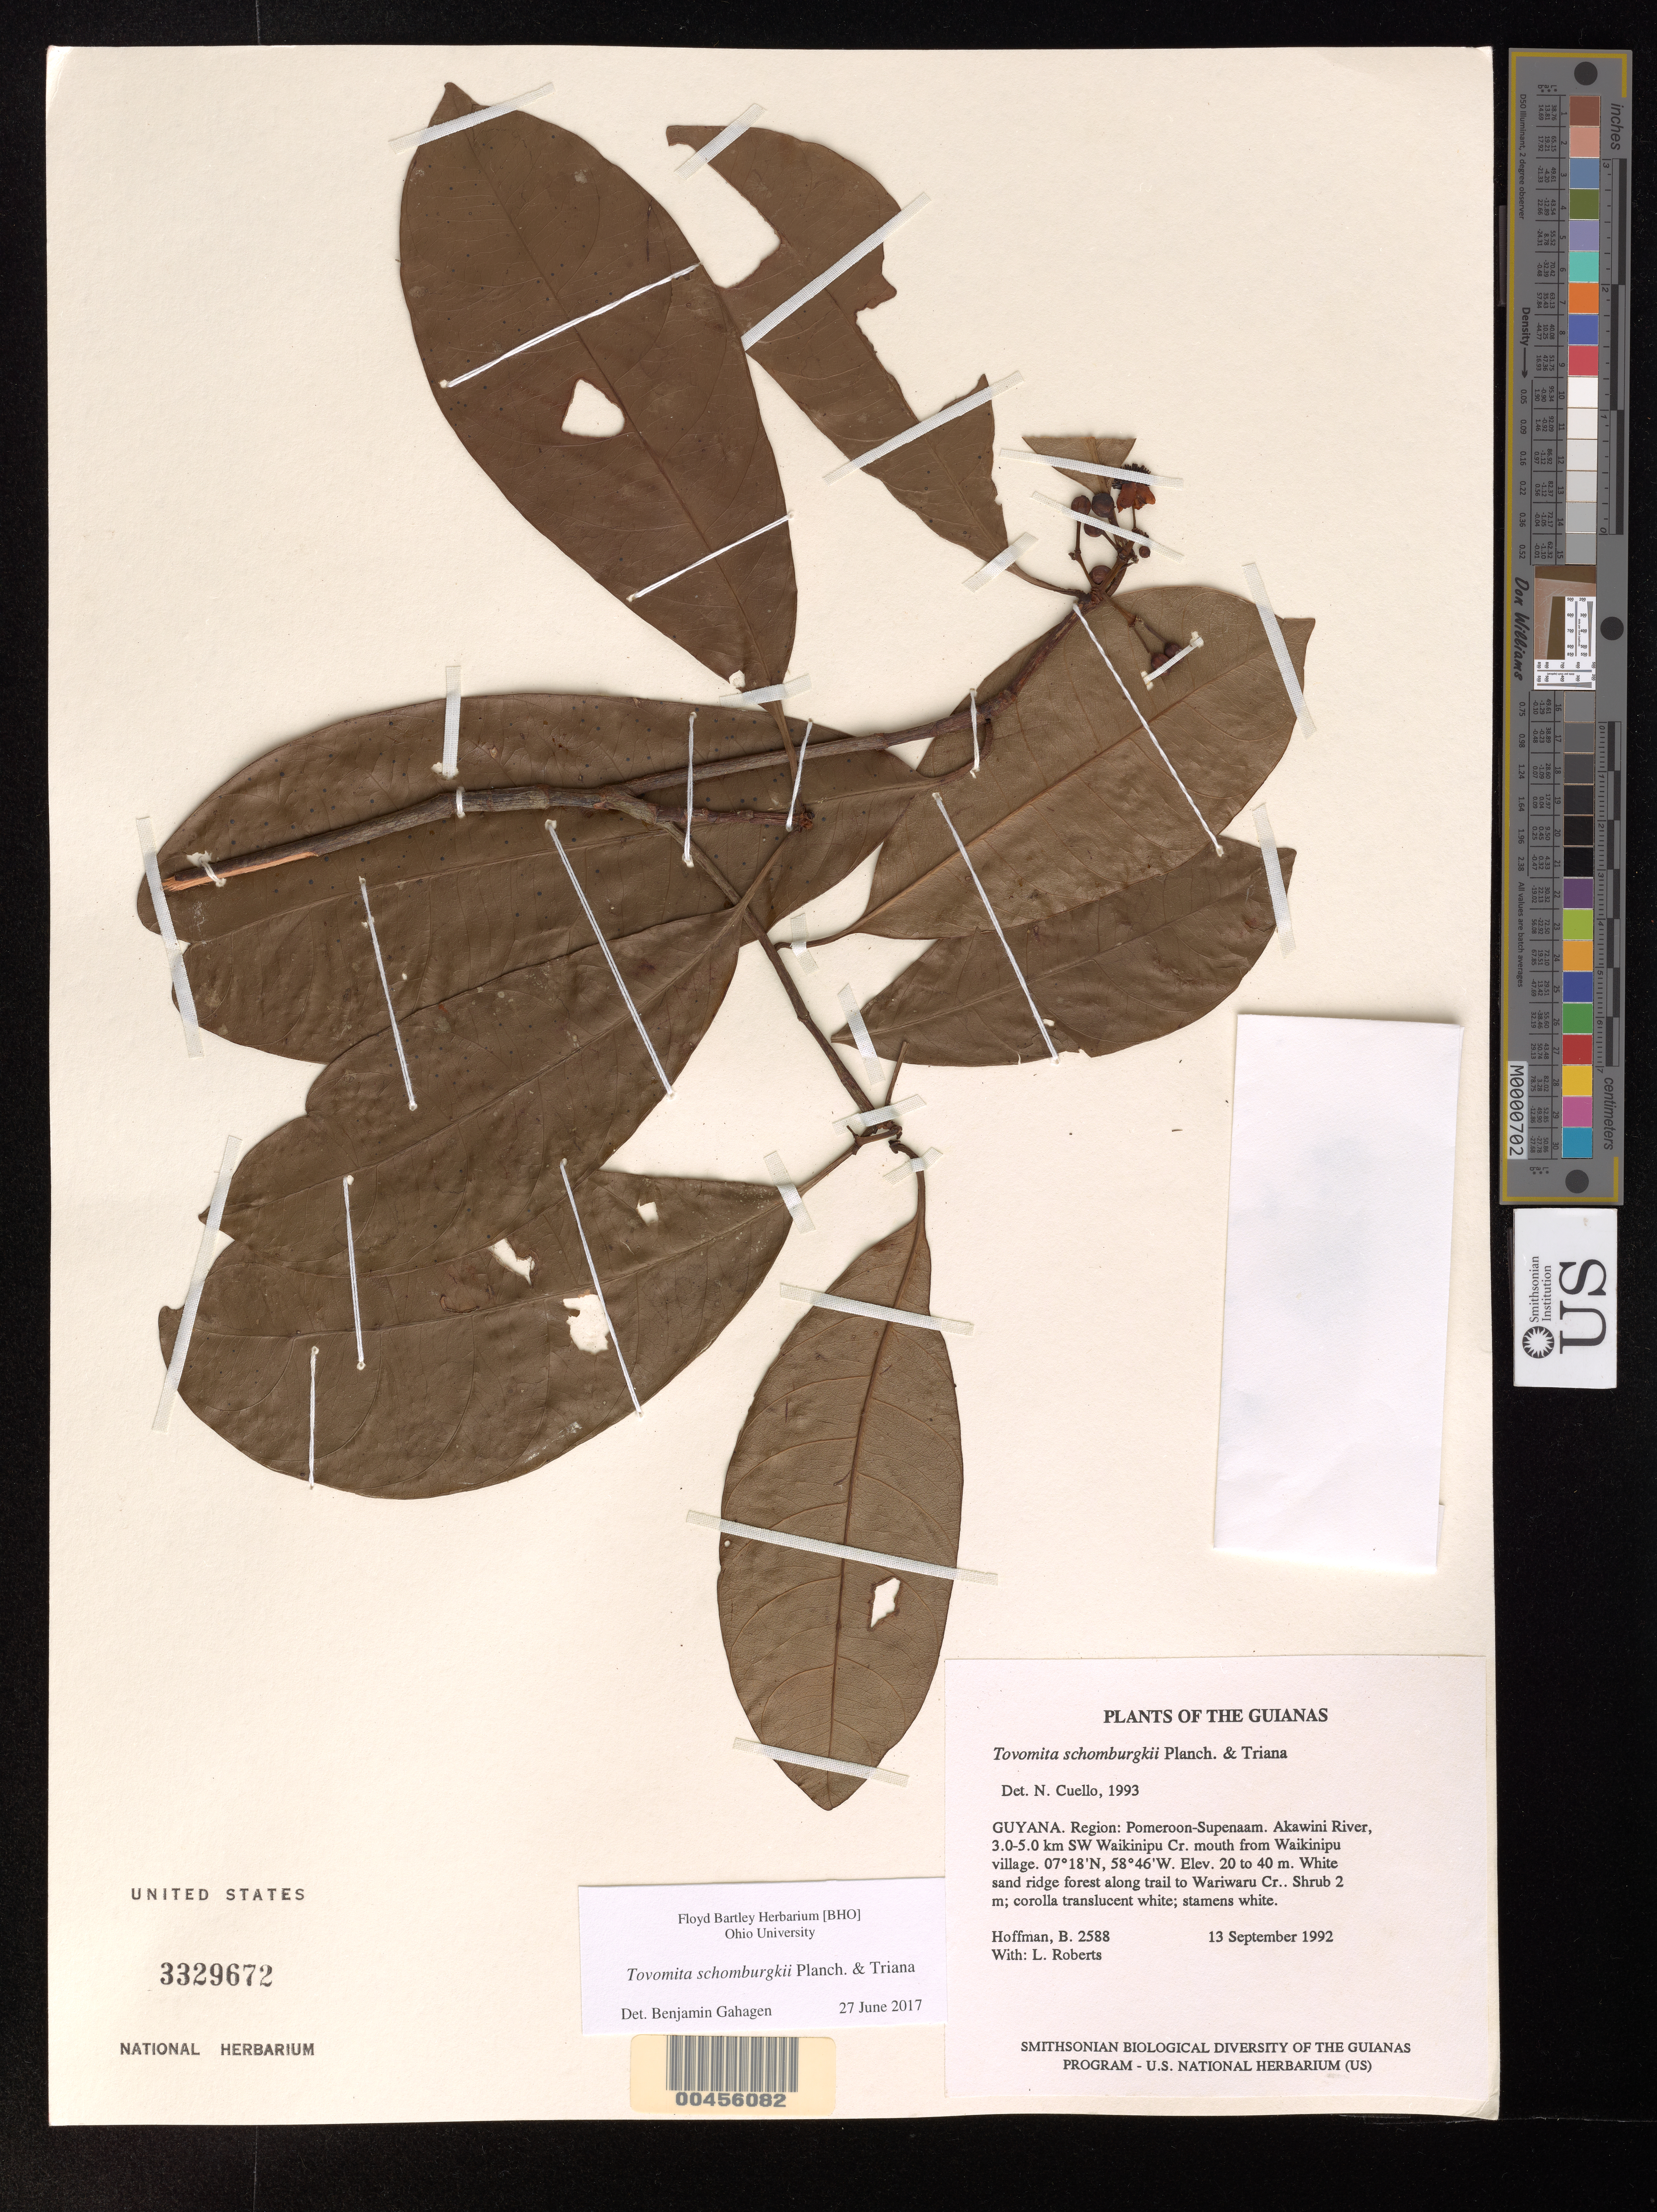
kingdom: Plantae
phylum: Tracheophyta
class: Magnoliopsida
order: Malpighiales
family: Clusiaceae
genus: Tovomita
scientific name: Tovomita schomburgkii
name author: Planch. & Triana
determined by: Cuello, Nidia L.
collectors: B. Hoffman & L. Roberts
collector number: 2588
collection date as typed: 13 September 1992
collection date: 1992-09-13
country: Guyana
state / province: Pomeroon-Supenaam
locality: Akawini River, 3-5 km SW of Waikinipu Creek mouth, along trail from Wakinipu village to Wariwaru Creek (Pomeroon R.)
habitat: White sand ridge forest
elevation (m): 20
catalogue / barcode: US 3329672